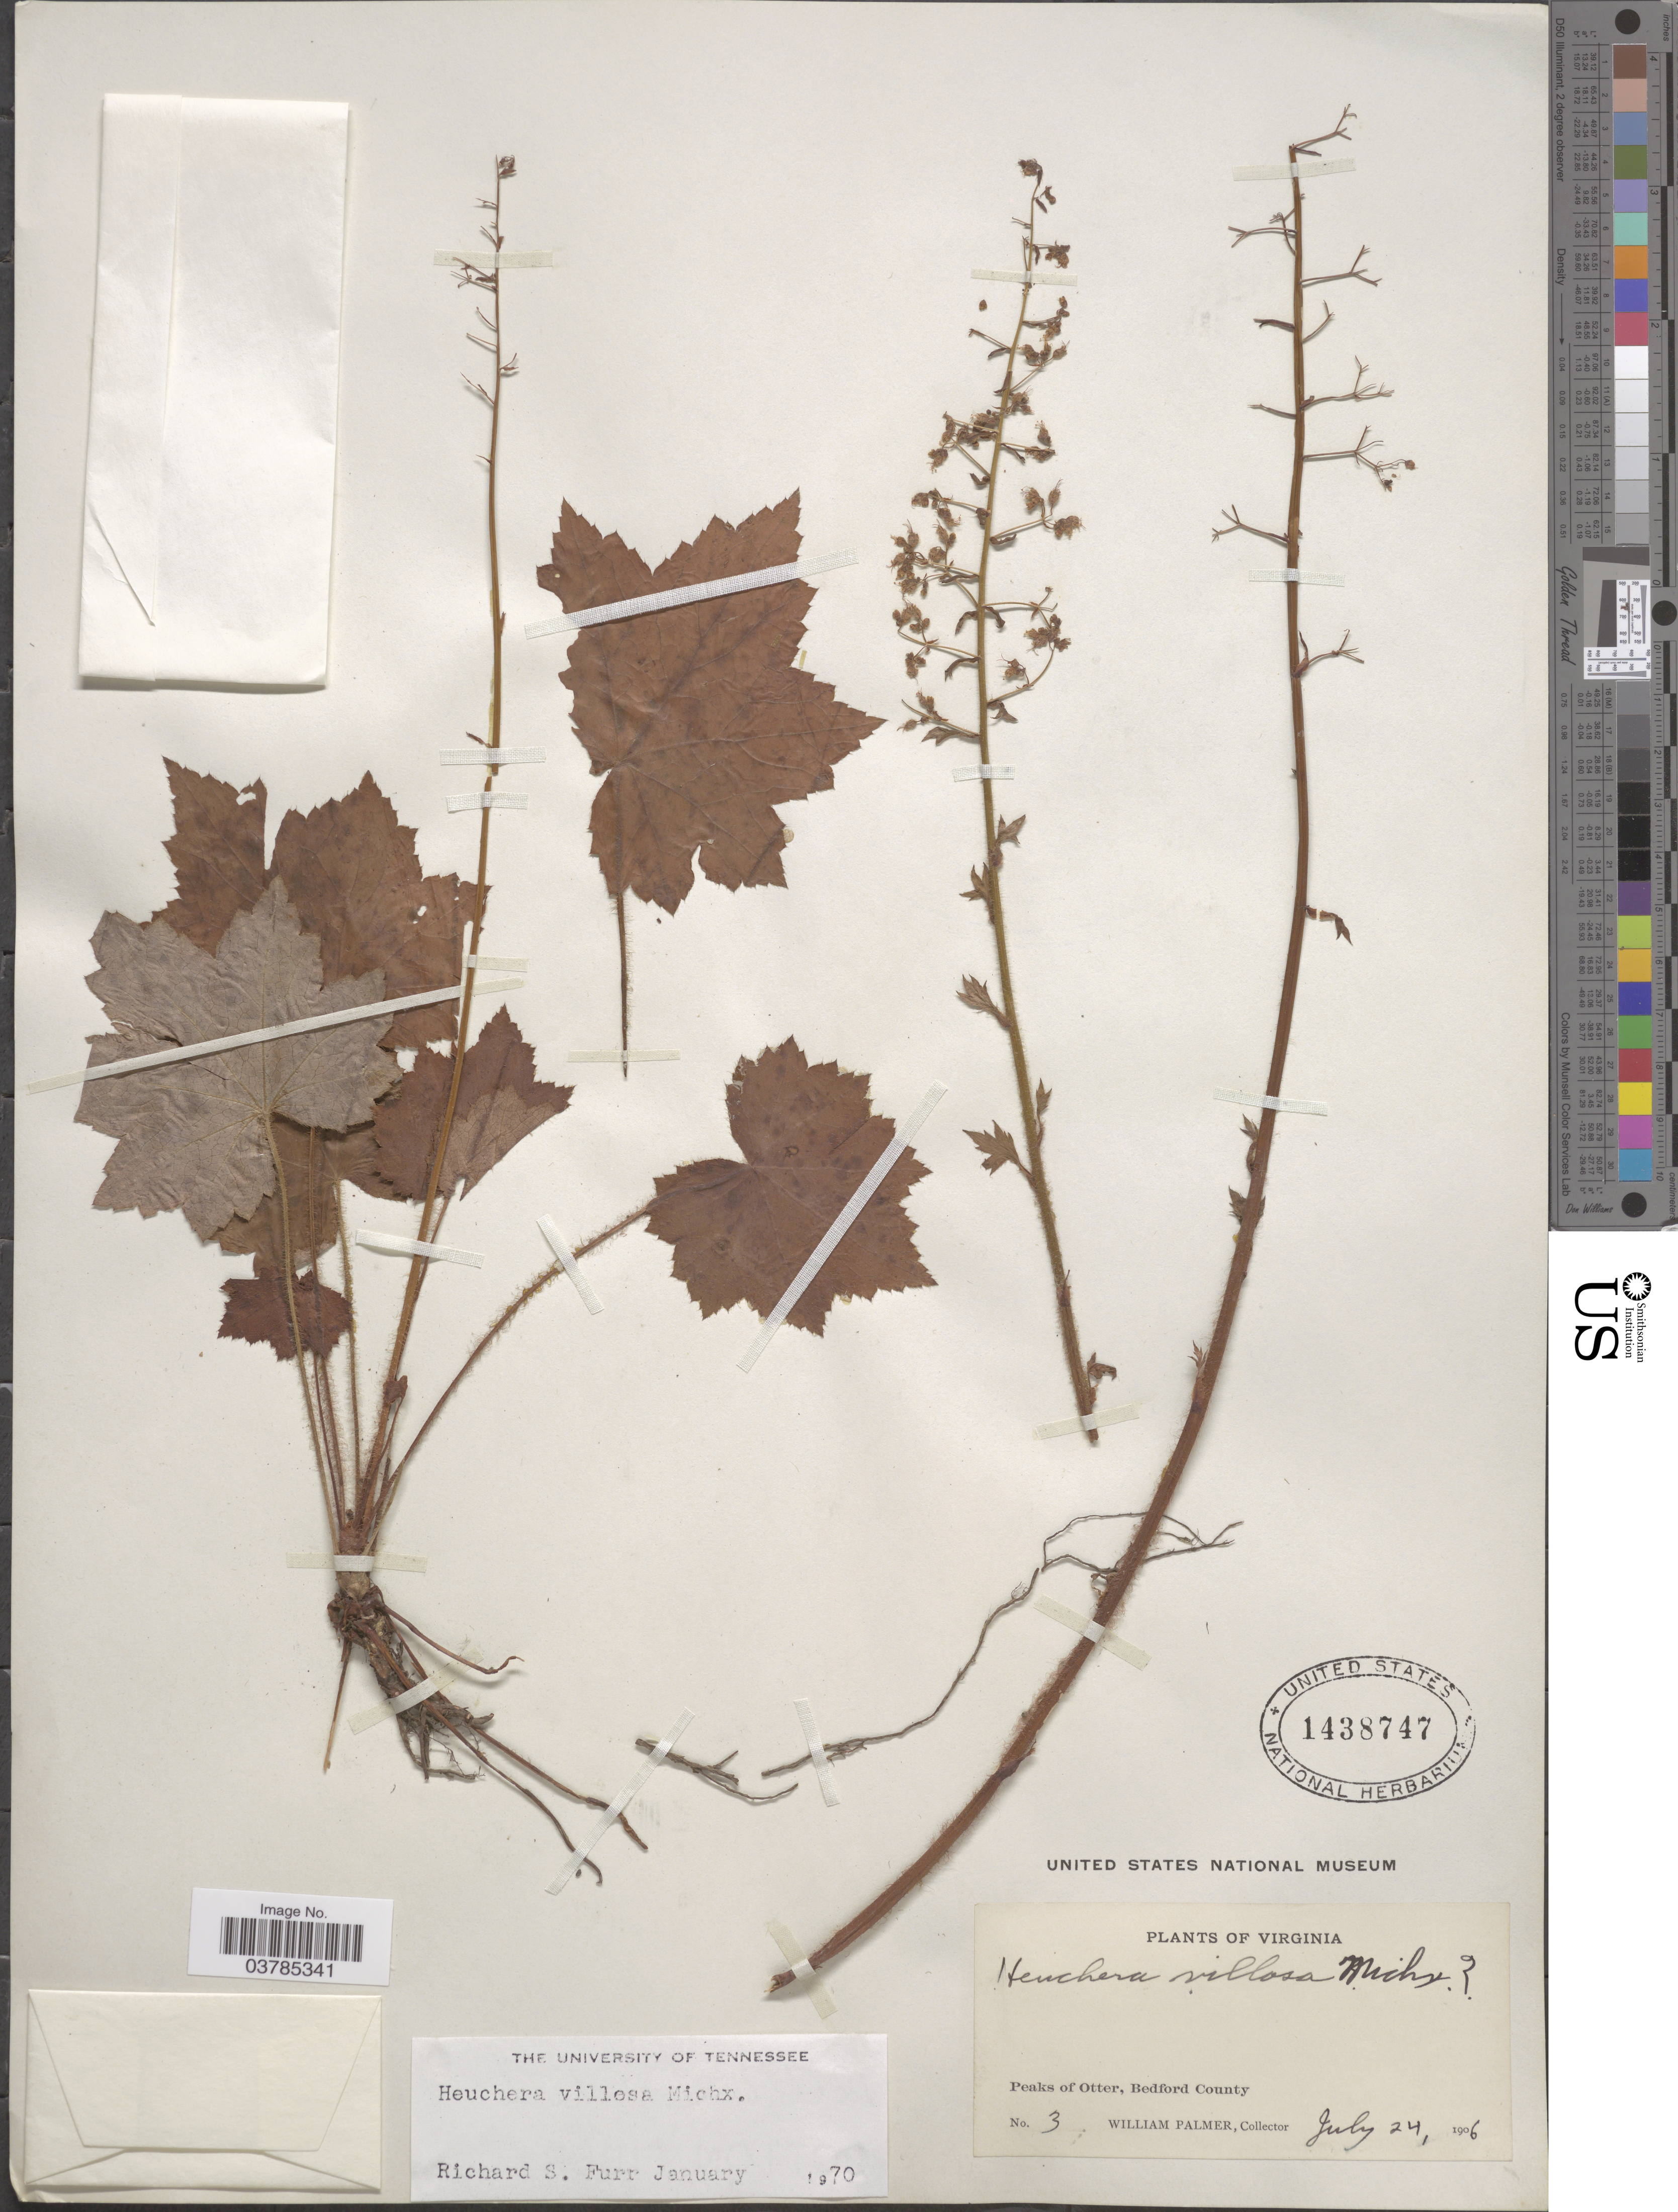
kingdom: Plantae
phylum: Tracheophyta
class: Magnoliopsida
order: Saxifragales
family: Saxifragaceae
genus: Heuchera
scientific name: Heuchera villosa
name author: Michx.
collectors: W. Palmer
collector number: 3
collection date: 1906-07-24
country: United States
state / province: Virginia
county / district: Bedford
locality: Peaks of Otter, Bedford County.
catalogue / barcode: US 1438747